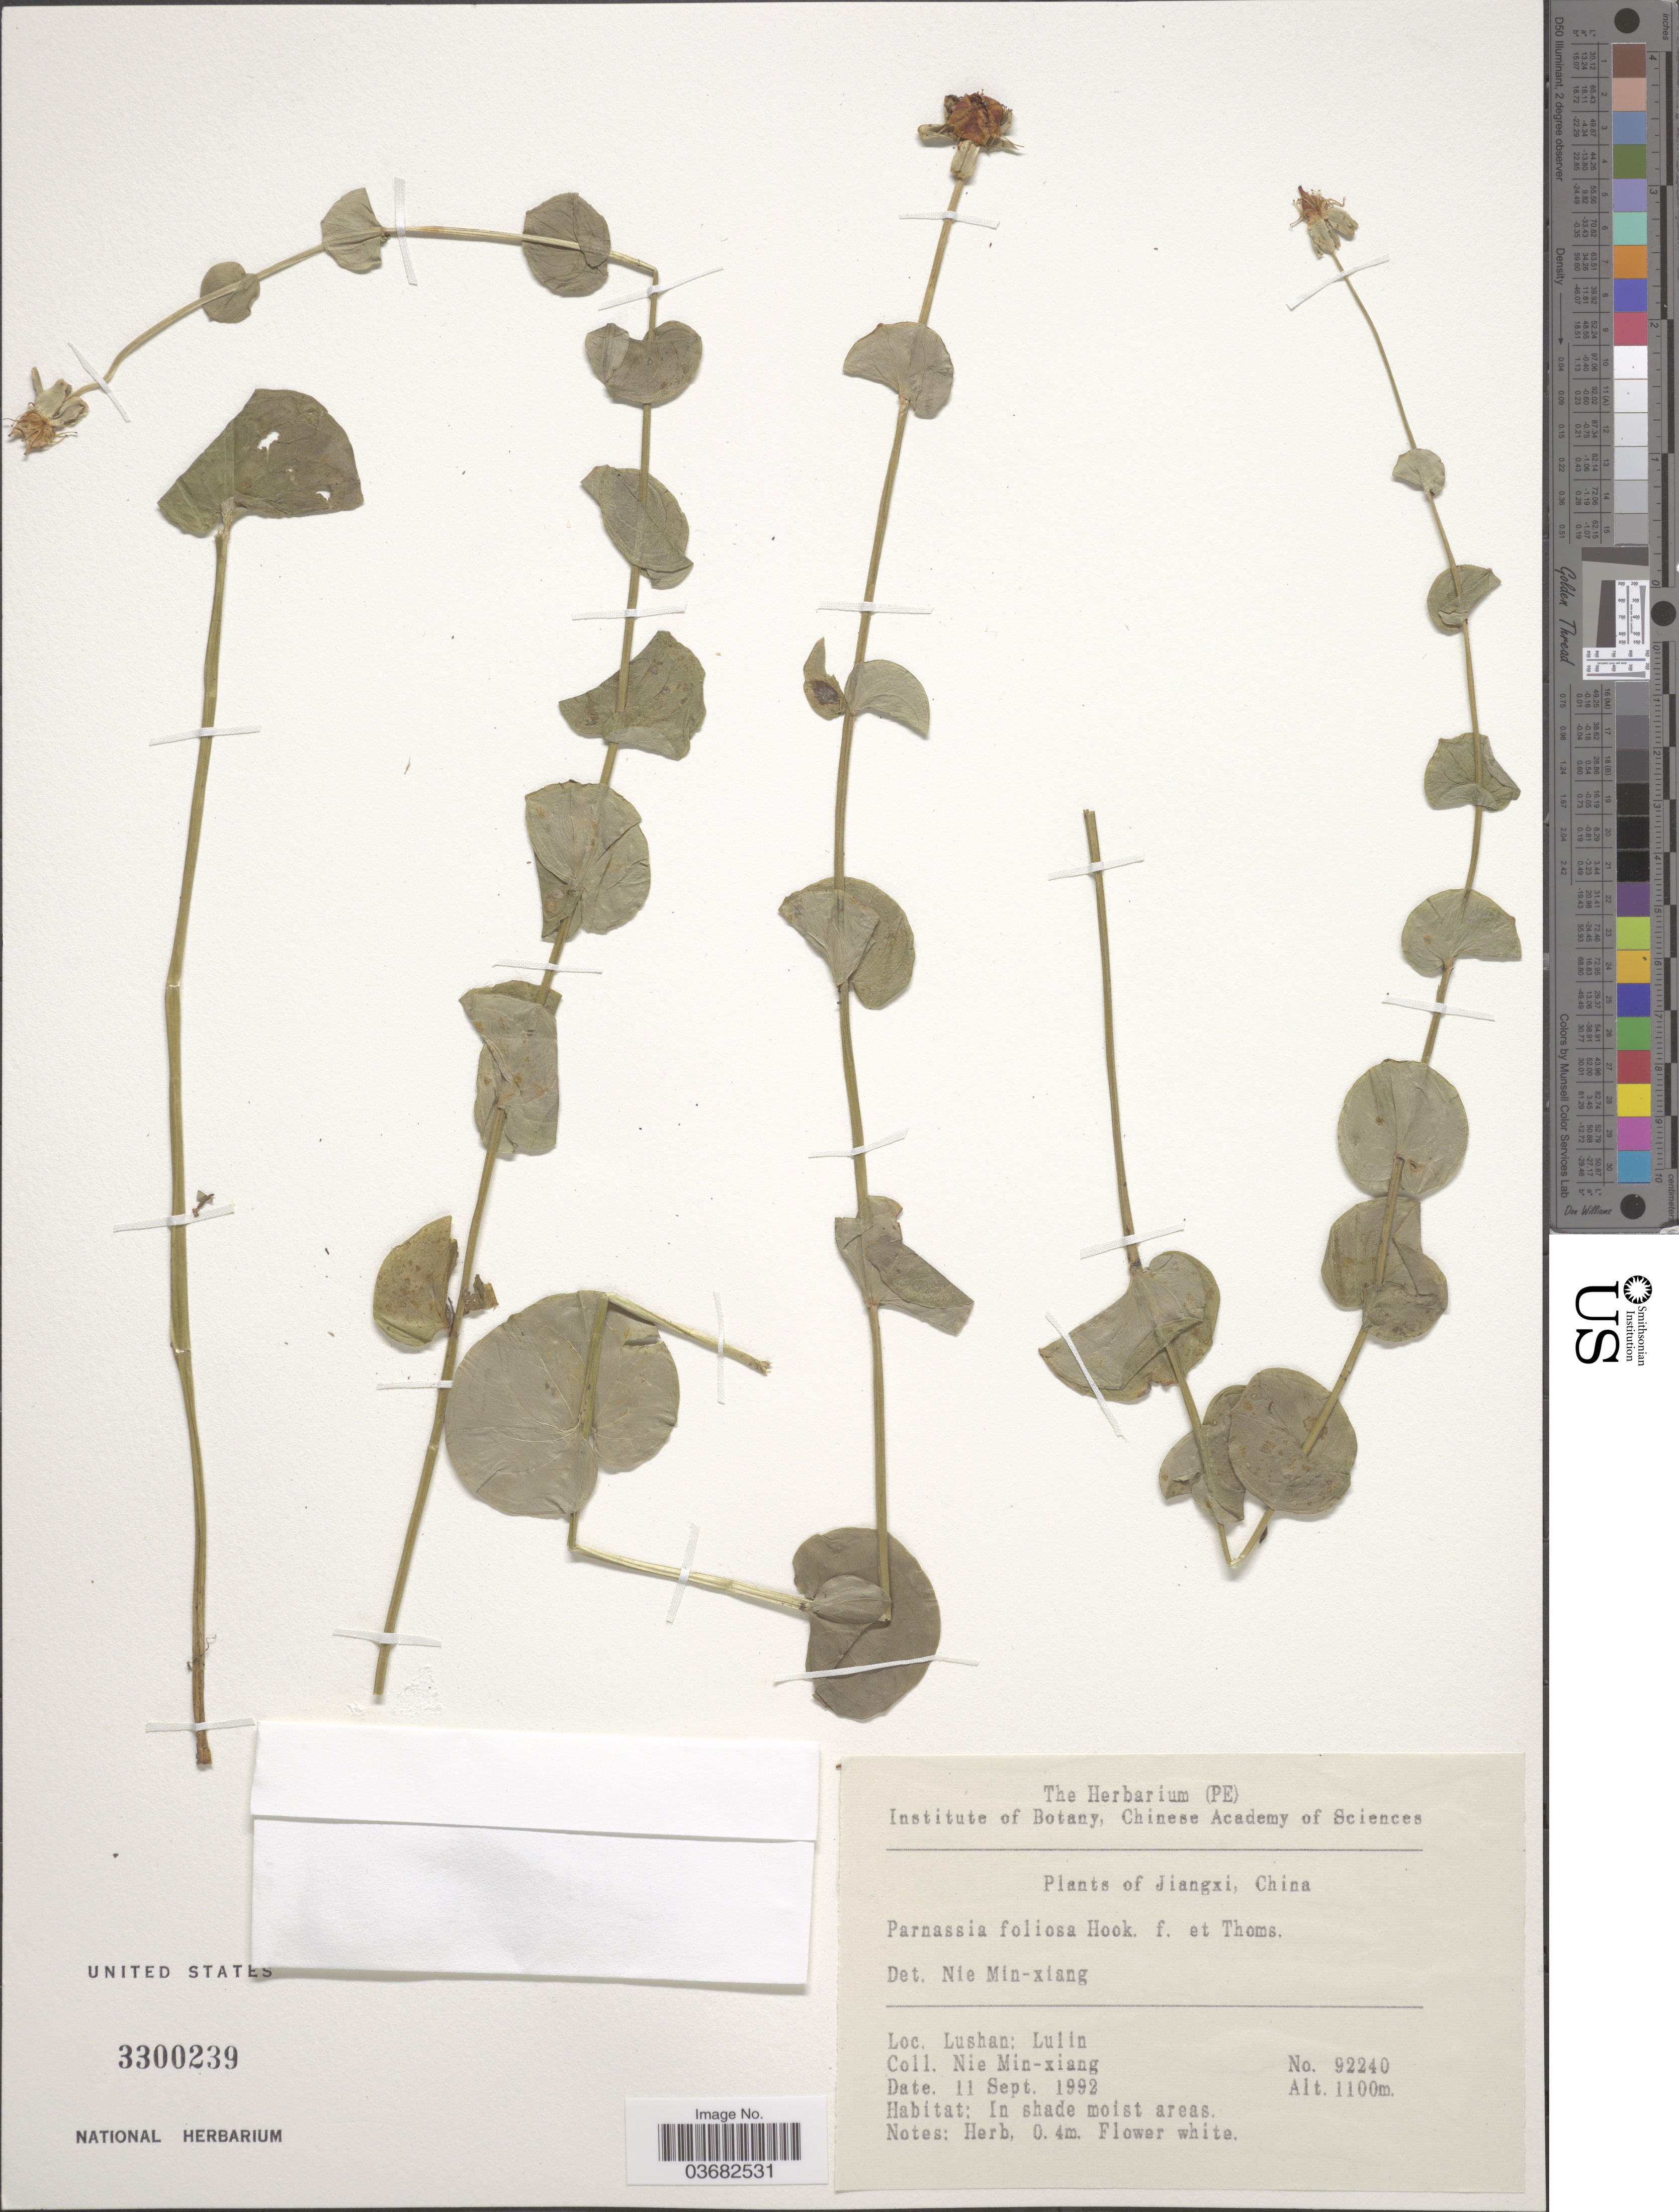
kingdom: Plantae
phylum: Tracheophyta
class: Magnoliopsida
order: Celastrales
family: Parnassiaceae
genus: Parnassia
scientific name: Parnassia palustris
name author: L.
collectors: M. Nie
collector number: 92240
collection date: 1992-09-11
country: China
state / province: Jiangxi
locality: Lushan: Lulin.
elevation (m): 1100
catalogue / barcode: US 3300239